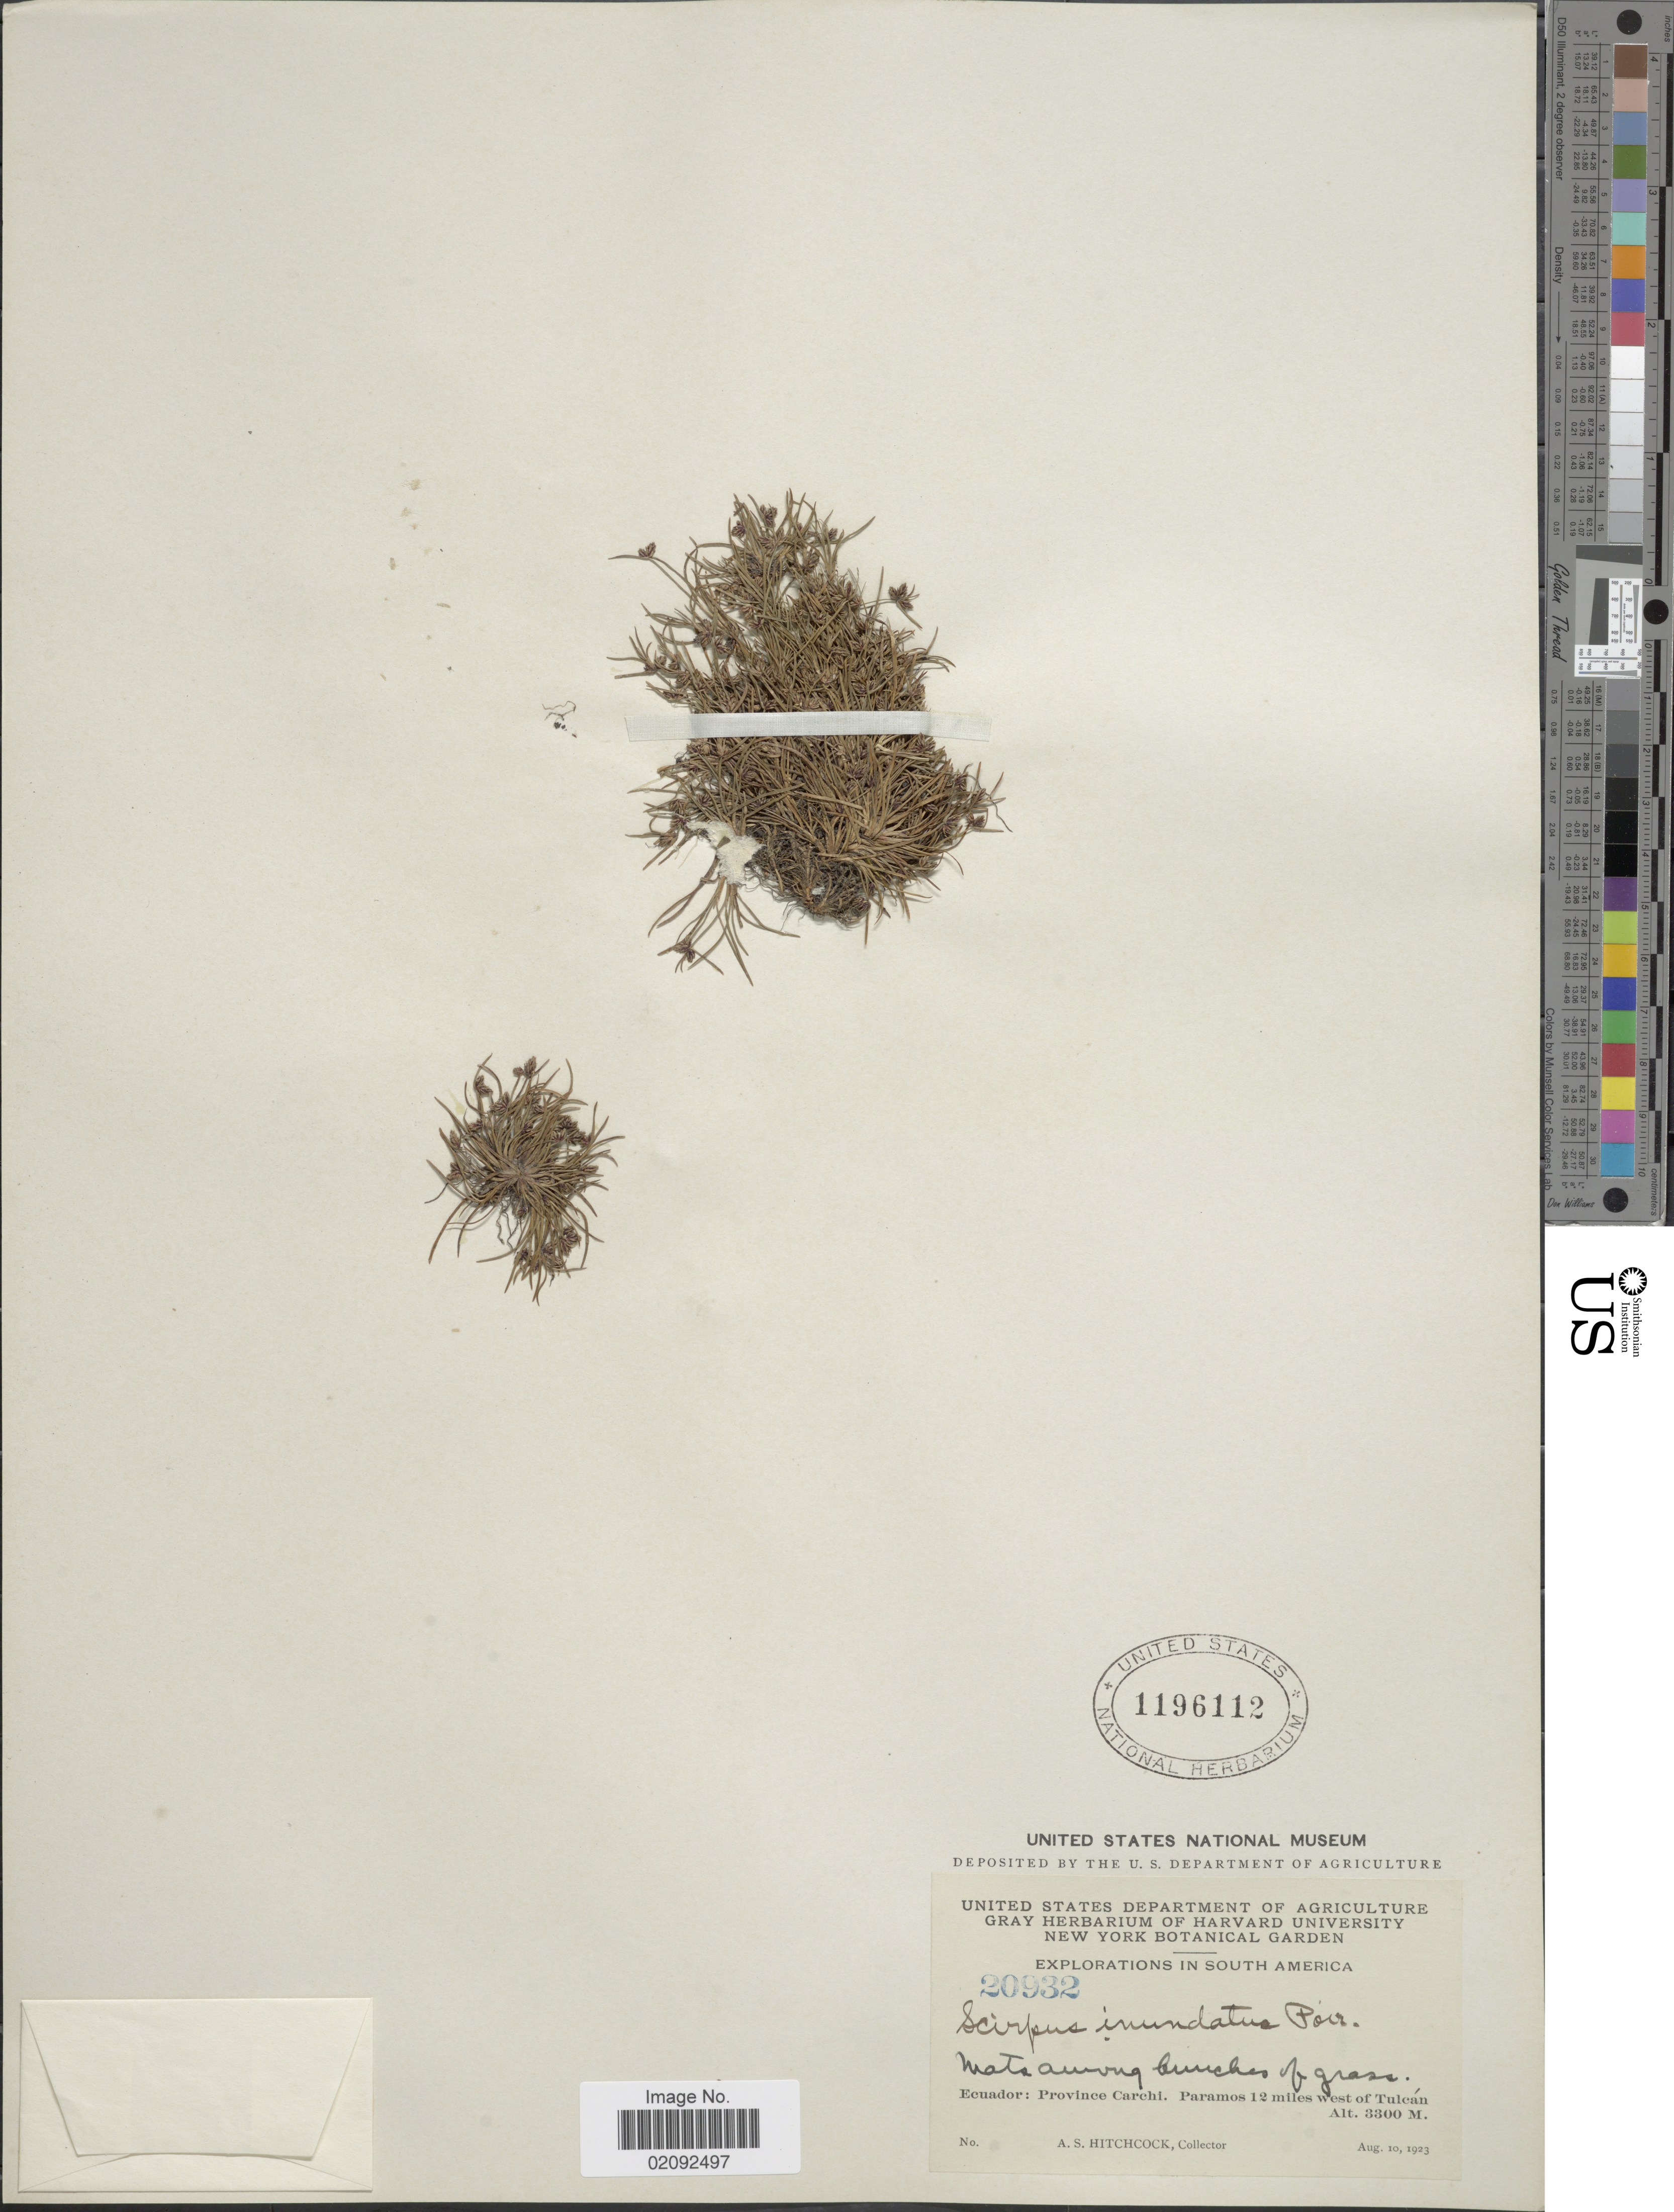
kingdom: Plantae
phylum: Tracheophyta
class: Liliopsida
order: Poales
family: Cyperaceae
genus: Isolepis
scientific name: Isolepis nigricans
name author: Kunth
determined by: Strong, Mark T., (BOT), Smithsonian Institution - National Museum of Natural History (UNITED STATES)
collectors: A. S. Hitchcock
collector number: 20932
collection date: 1923-08-10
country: Ecuador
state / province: Carchi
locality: Paramos 12 miles west of Tulcan.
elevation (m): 3300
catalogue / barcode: US 1196112